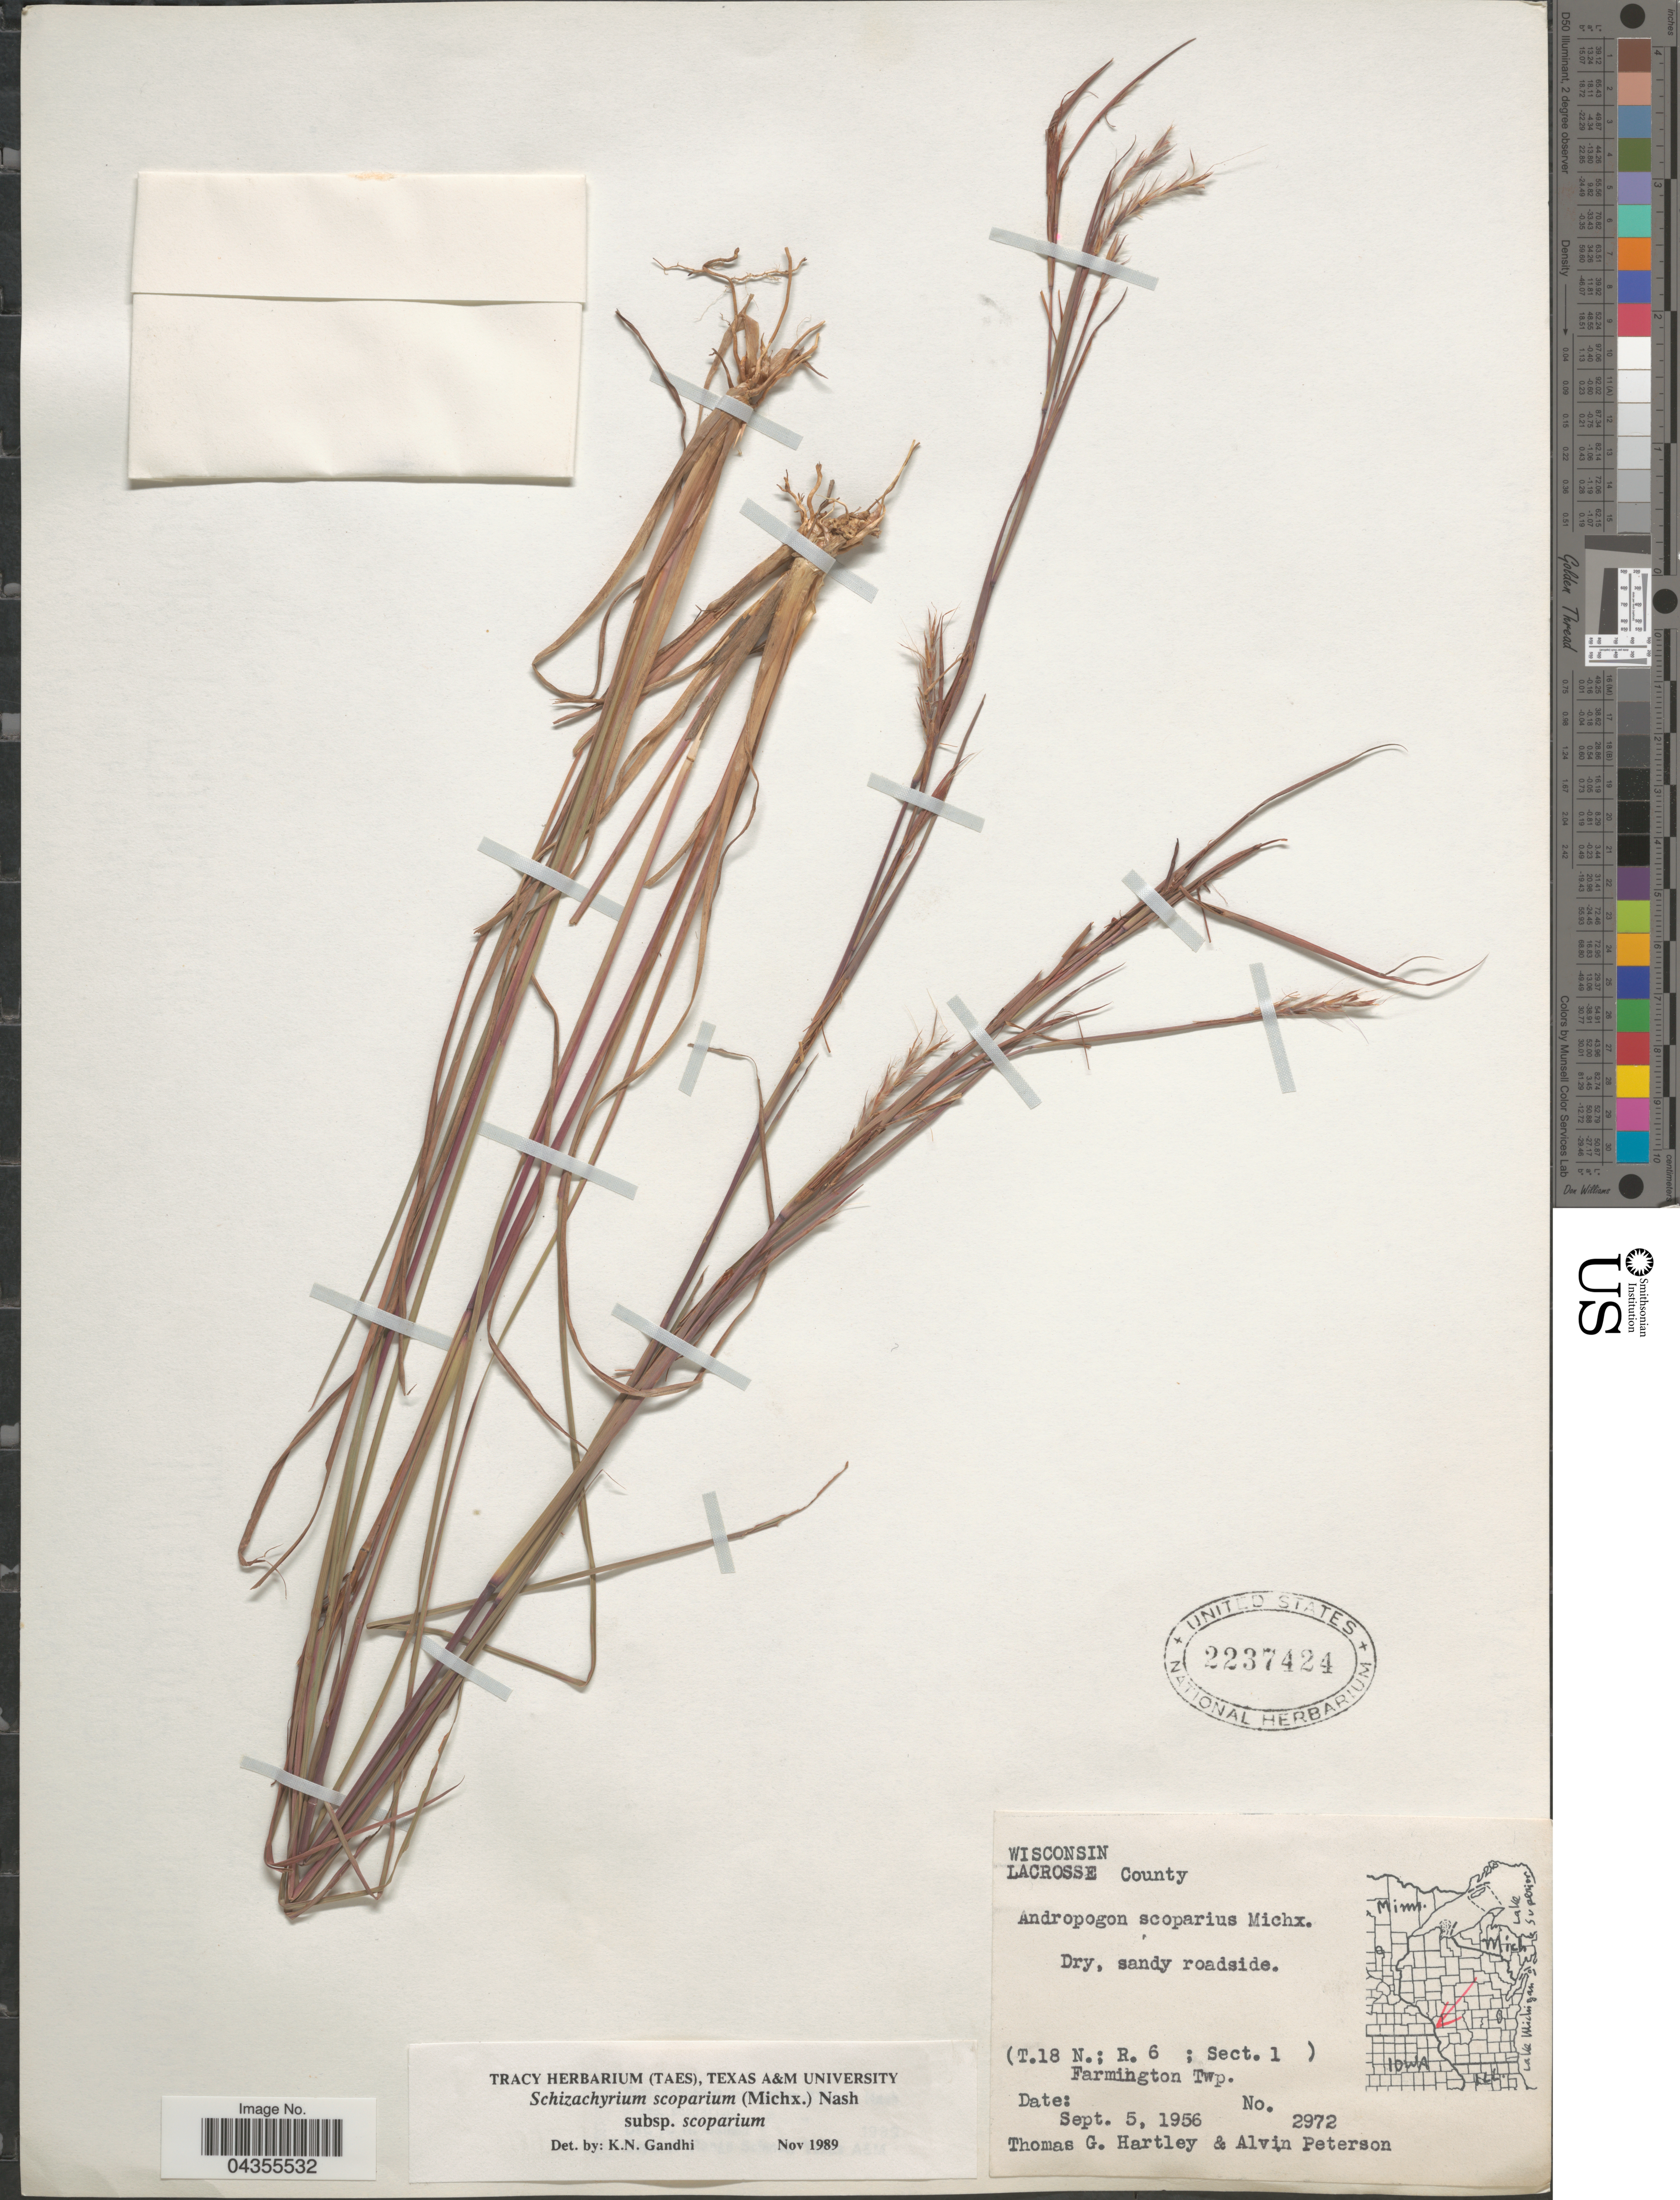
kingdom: Plantae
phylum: Tracheophyta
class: Liliopsida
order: Poales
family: Poaceae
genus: Schizachyrium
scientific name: Schizachyrium scoparium var. scoparium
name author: (Michx.) Nash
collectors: T. G. Hartley & A. M. Peterson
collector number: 2972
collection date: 1956-09-05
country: United States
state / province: Wisconsin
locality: Lacrosse County. (T.18 N.; R. 6; Sect. 1) Farmington Twp.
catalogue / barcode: US 2237424